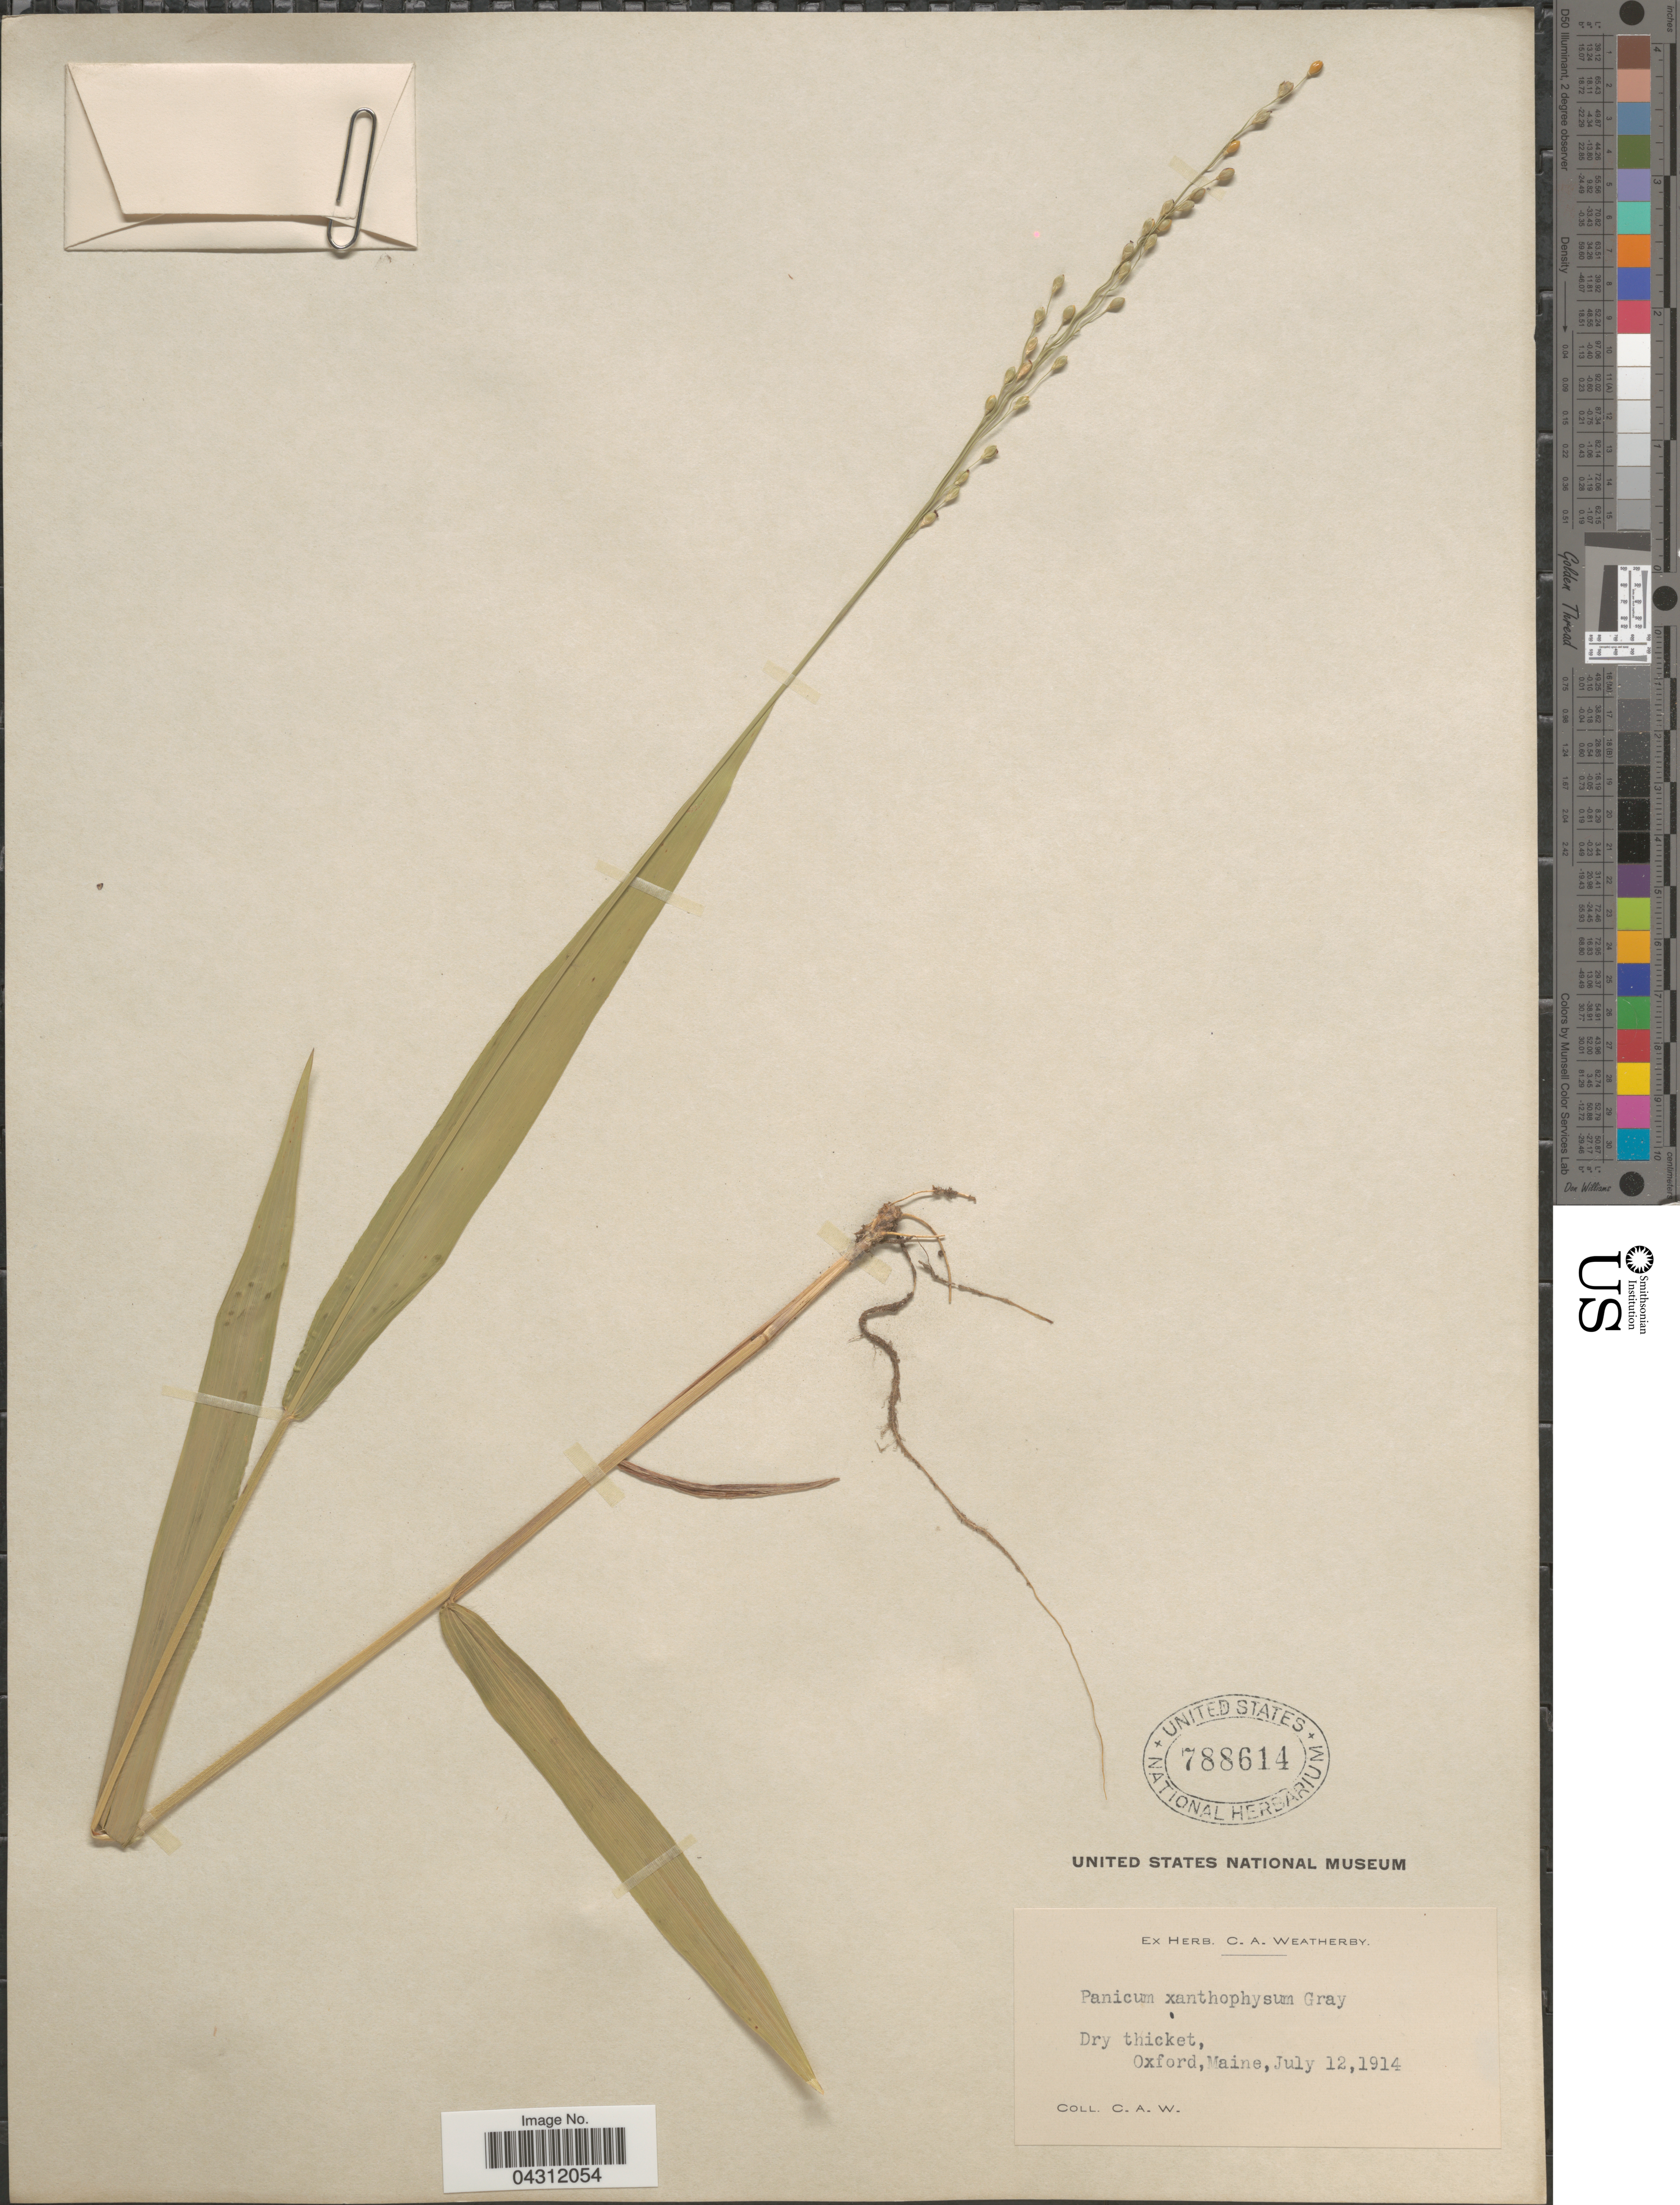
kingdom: Plantae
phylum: Tracheophyta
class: Liliopsida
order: Poales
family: Poaceae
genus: Dichanthelium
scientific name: Dichanthelium xanthophysum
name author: (A. Gray) Freckmann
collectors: C. A. Weatherby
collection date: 1914-07-12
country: United States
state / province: Maine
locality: Dry thicket, Oxford.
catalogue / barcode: US 788614